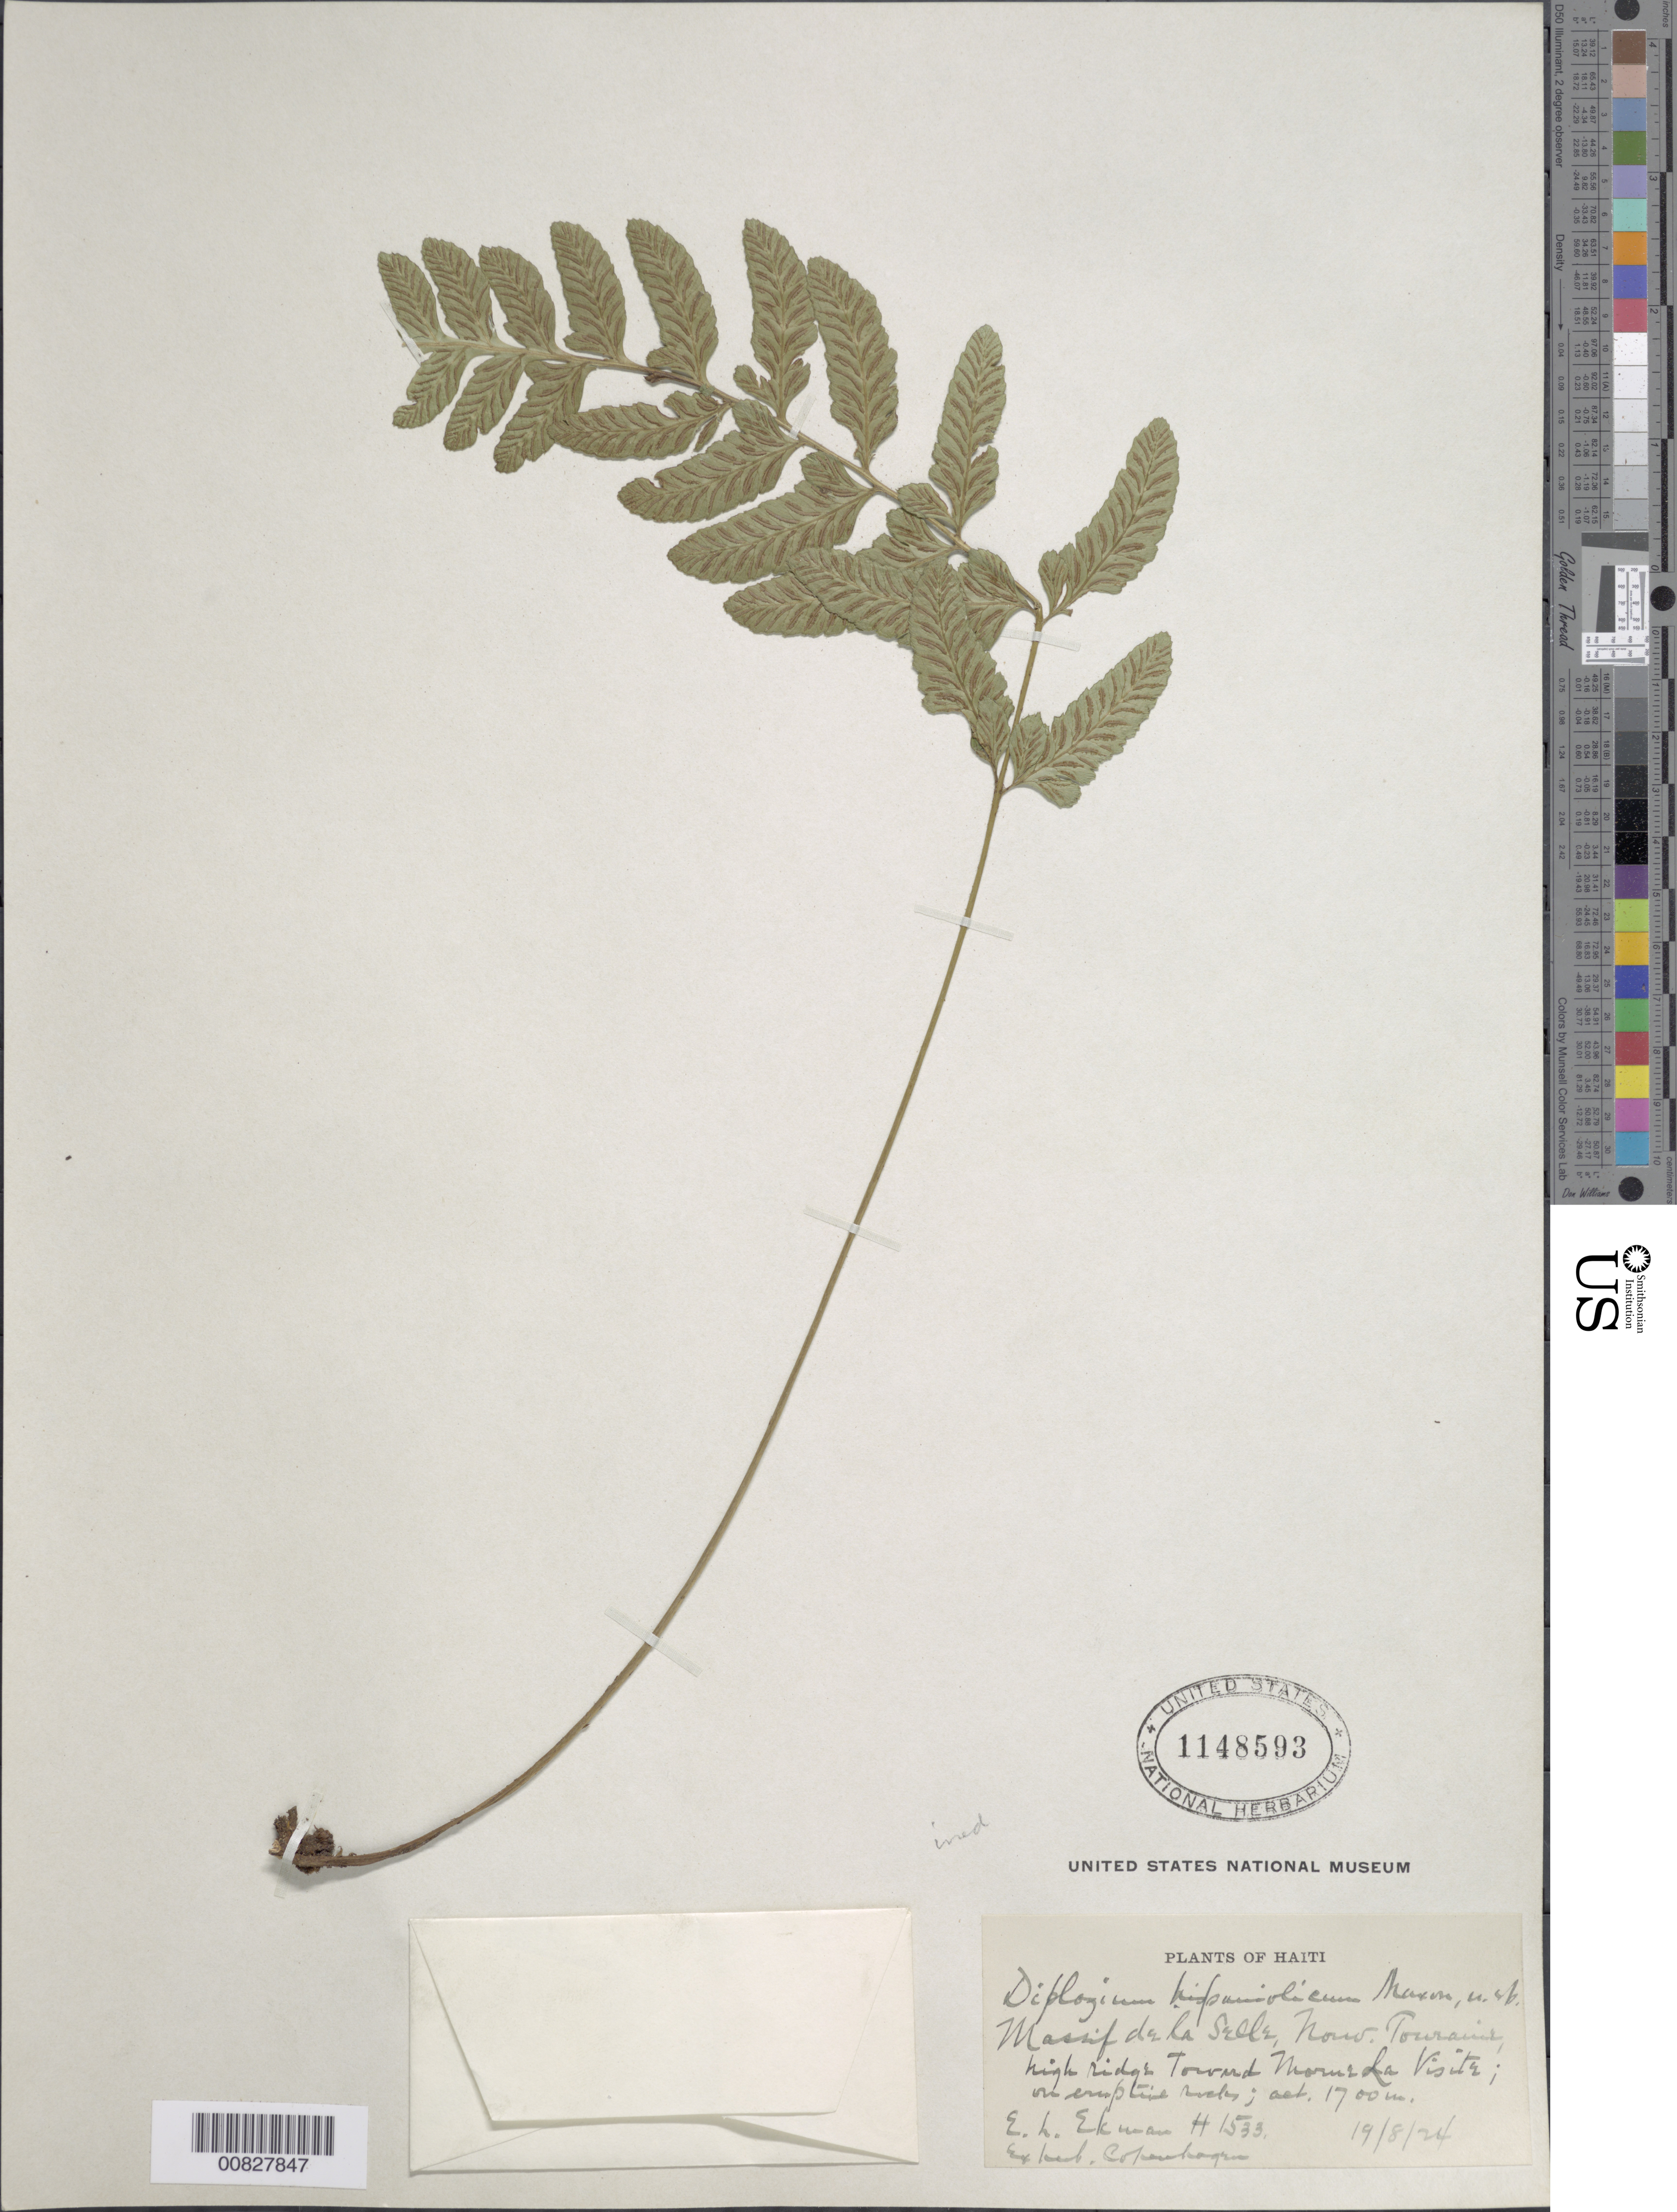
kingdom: Plantae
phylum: Tracheophyta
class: Polypodiopsida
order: Polypodiales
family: Athyriaceae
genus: Diplazium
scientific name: Diplazium unilobum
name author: (Poir.) Hieron.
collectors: E. L. Ekman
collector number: H 1533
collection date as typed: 19 Aug 1924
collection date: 1924-08-19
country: Haiti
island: Hispaniola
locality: Massif de la Selle, Pétionville, Nouvelle Touraine, toward Morne de Visite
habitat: High ridge on eruptive rocks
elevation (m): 1700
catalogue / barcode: US 1148593